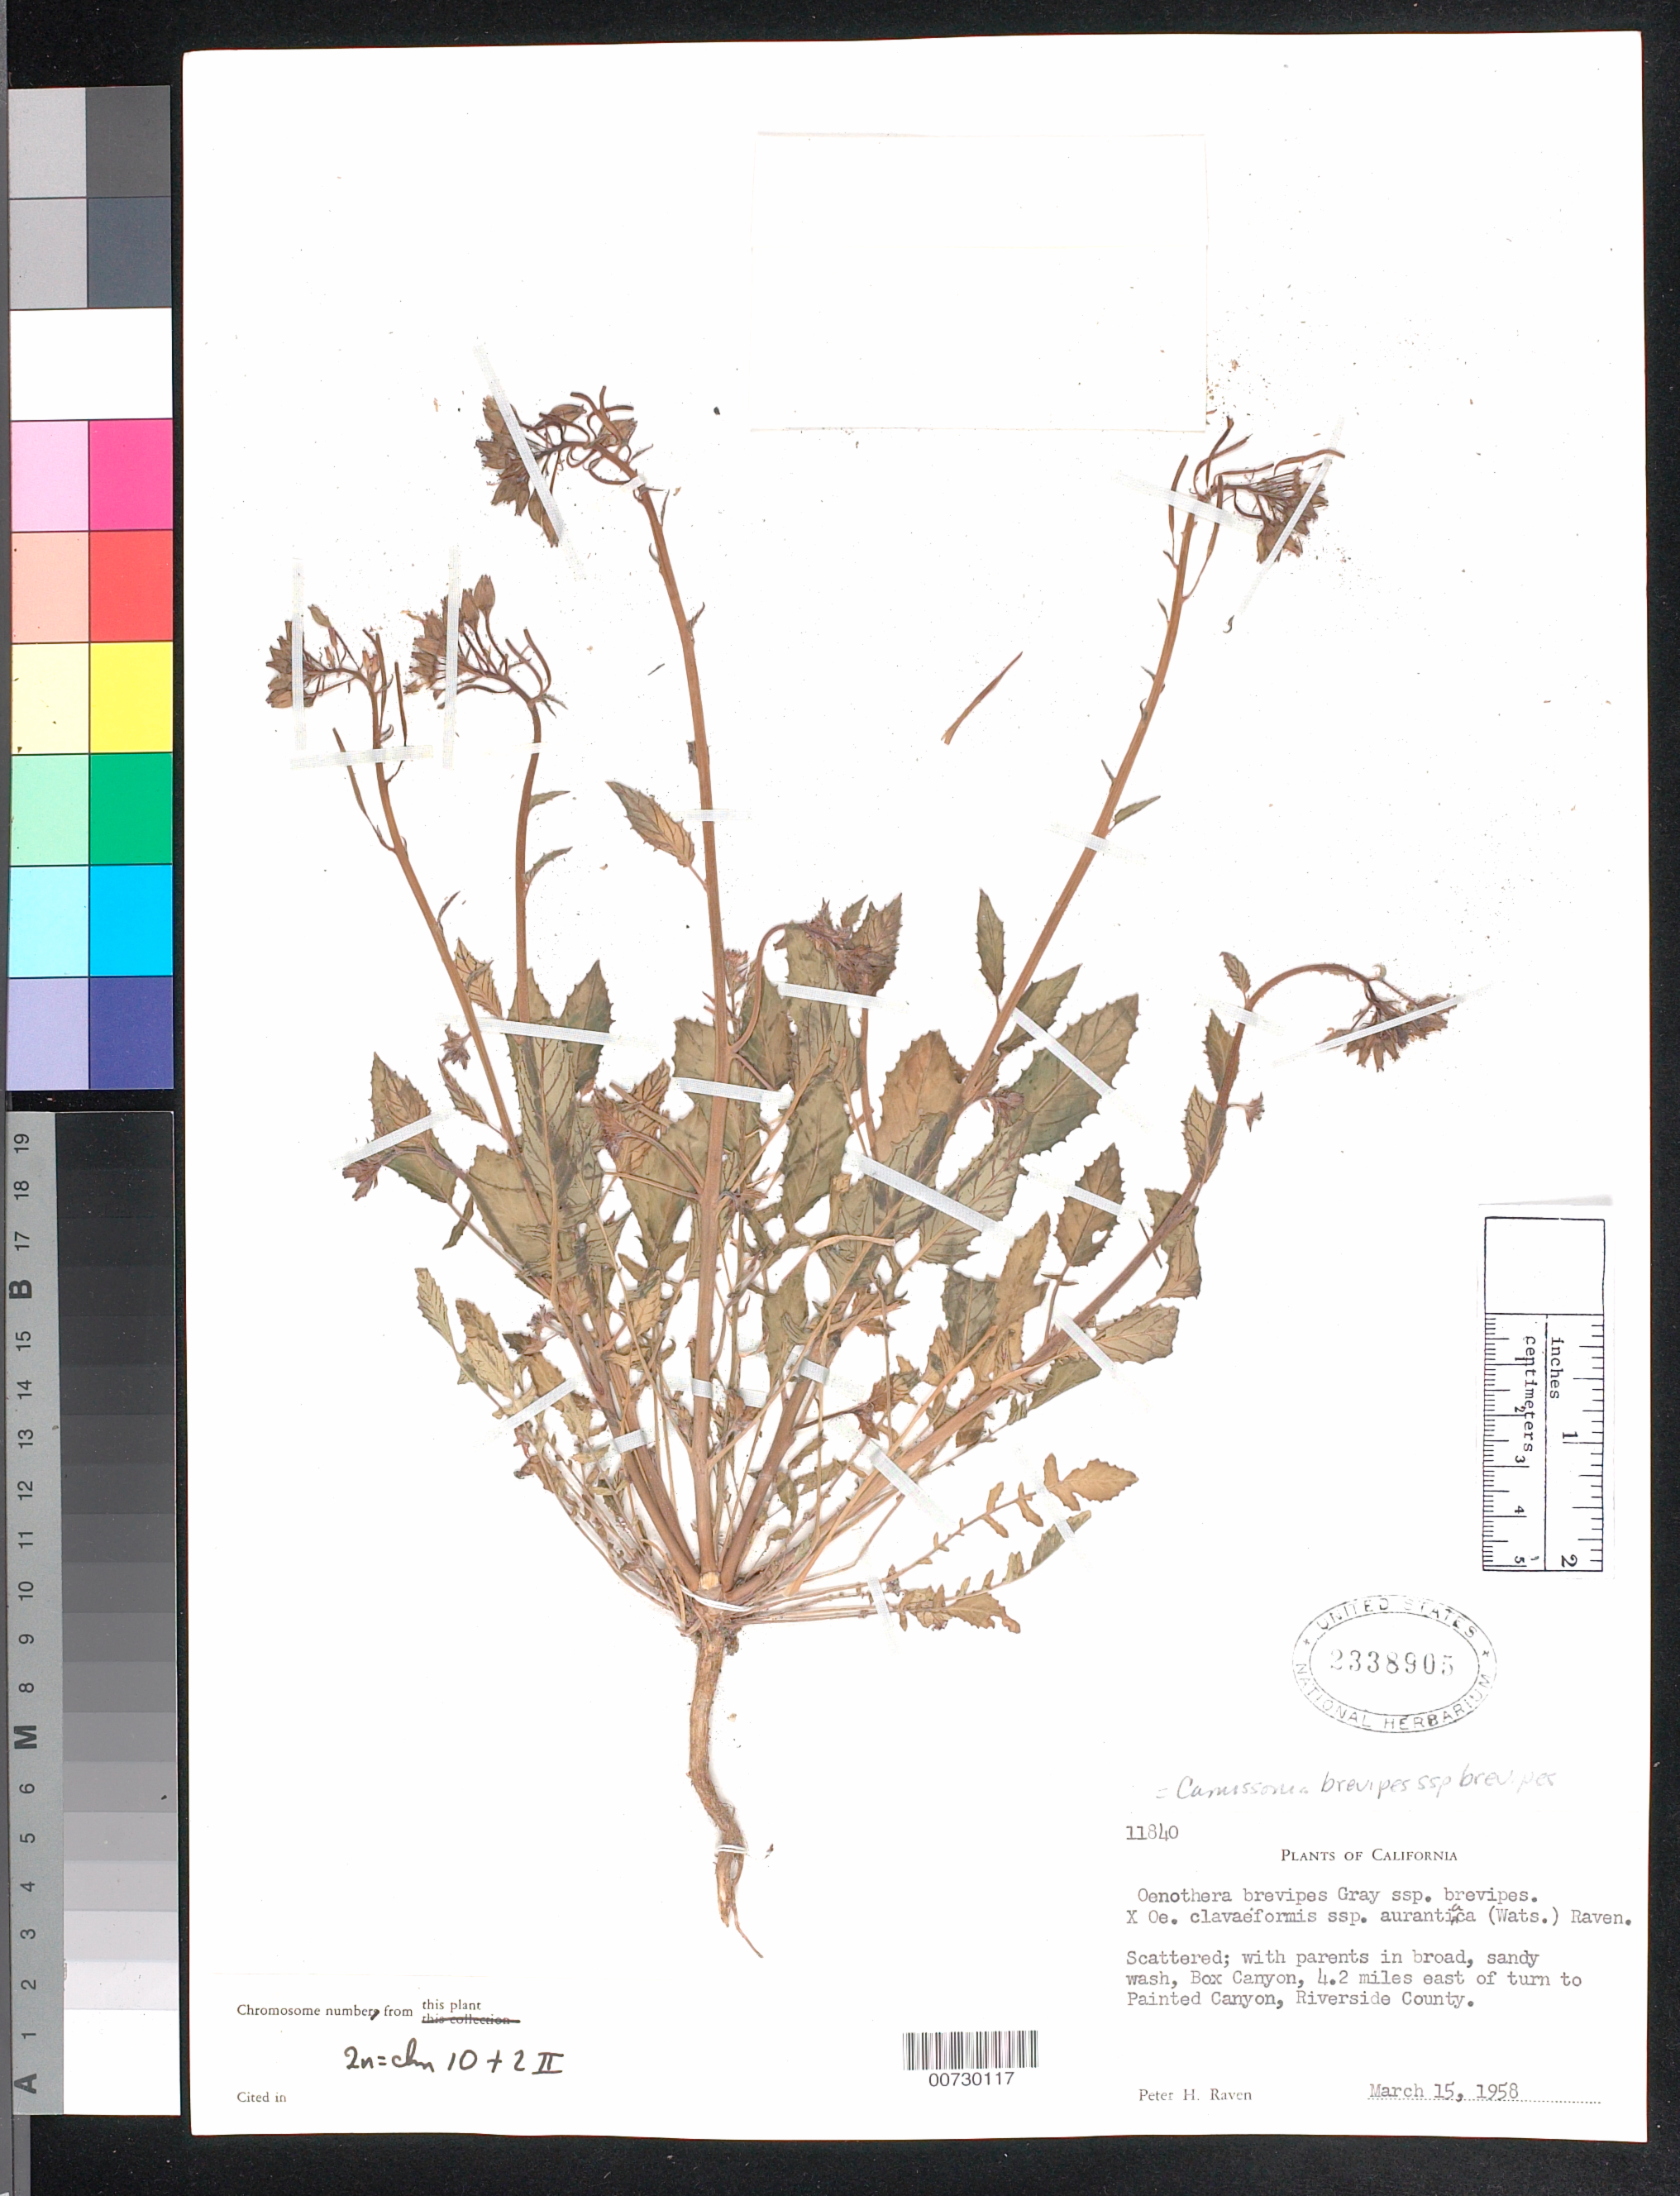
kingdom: Plantae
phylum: Tracheophyta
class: Magnoliopsida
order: Myrtales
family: Onagraceae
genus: Chylismia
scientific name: Chylismia brevipes subsp. brevipes x C. claviformis subsp. aurantiaca (Munz) W.L. Wagner & Hoch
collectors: P. H. Raven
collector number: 11840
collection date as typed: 15 Mar 1958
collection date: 1958-03-15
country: United States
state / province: California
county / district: Riverside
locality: Box Canyon, 4.2 miles east of turn to Painted Canyon.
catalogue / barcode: US 2338905